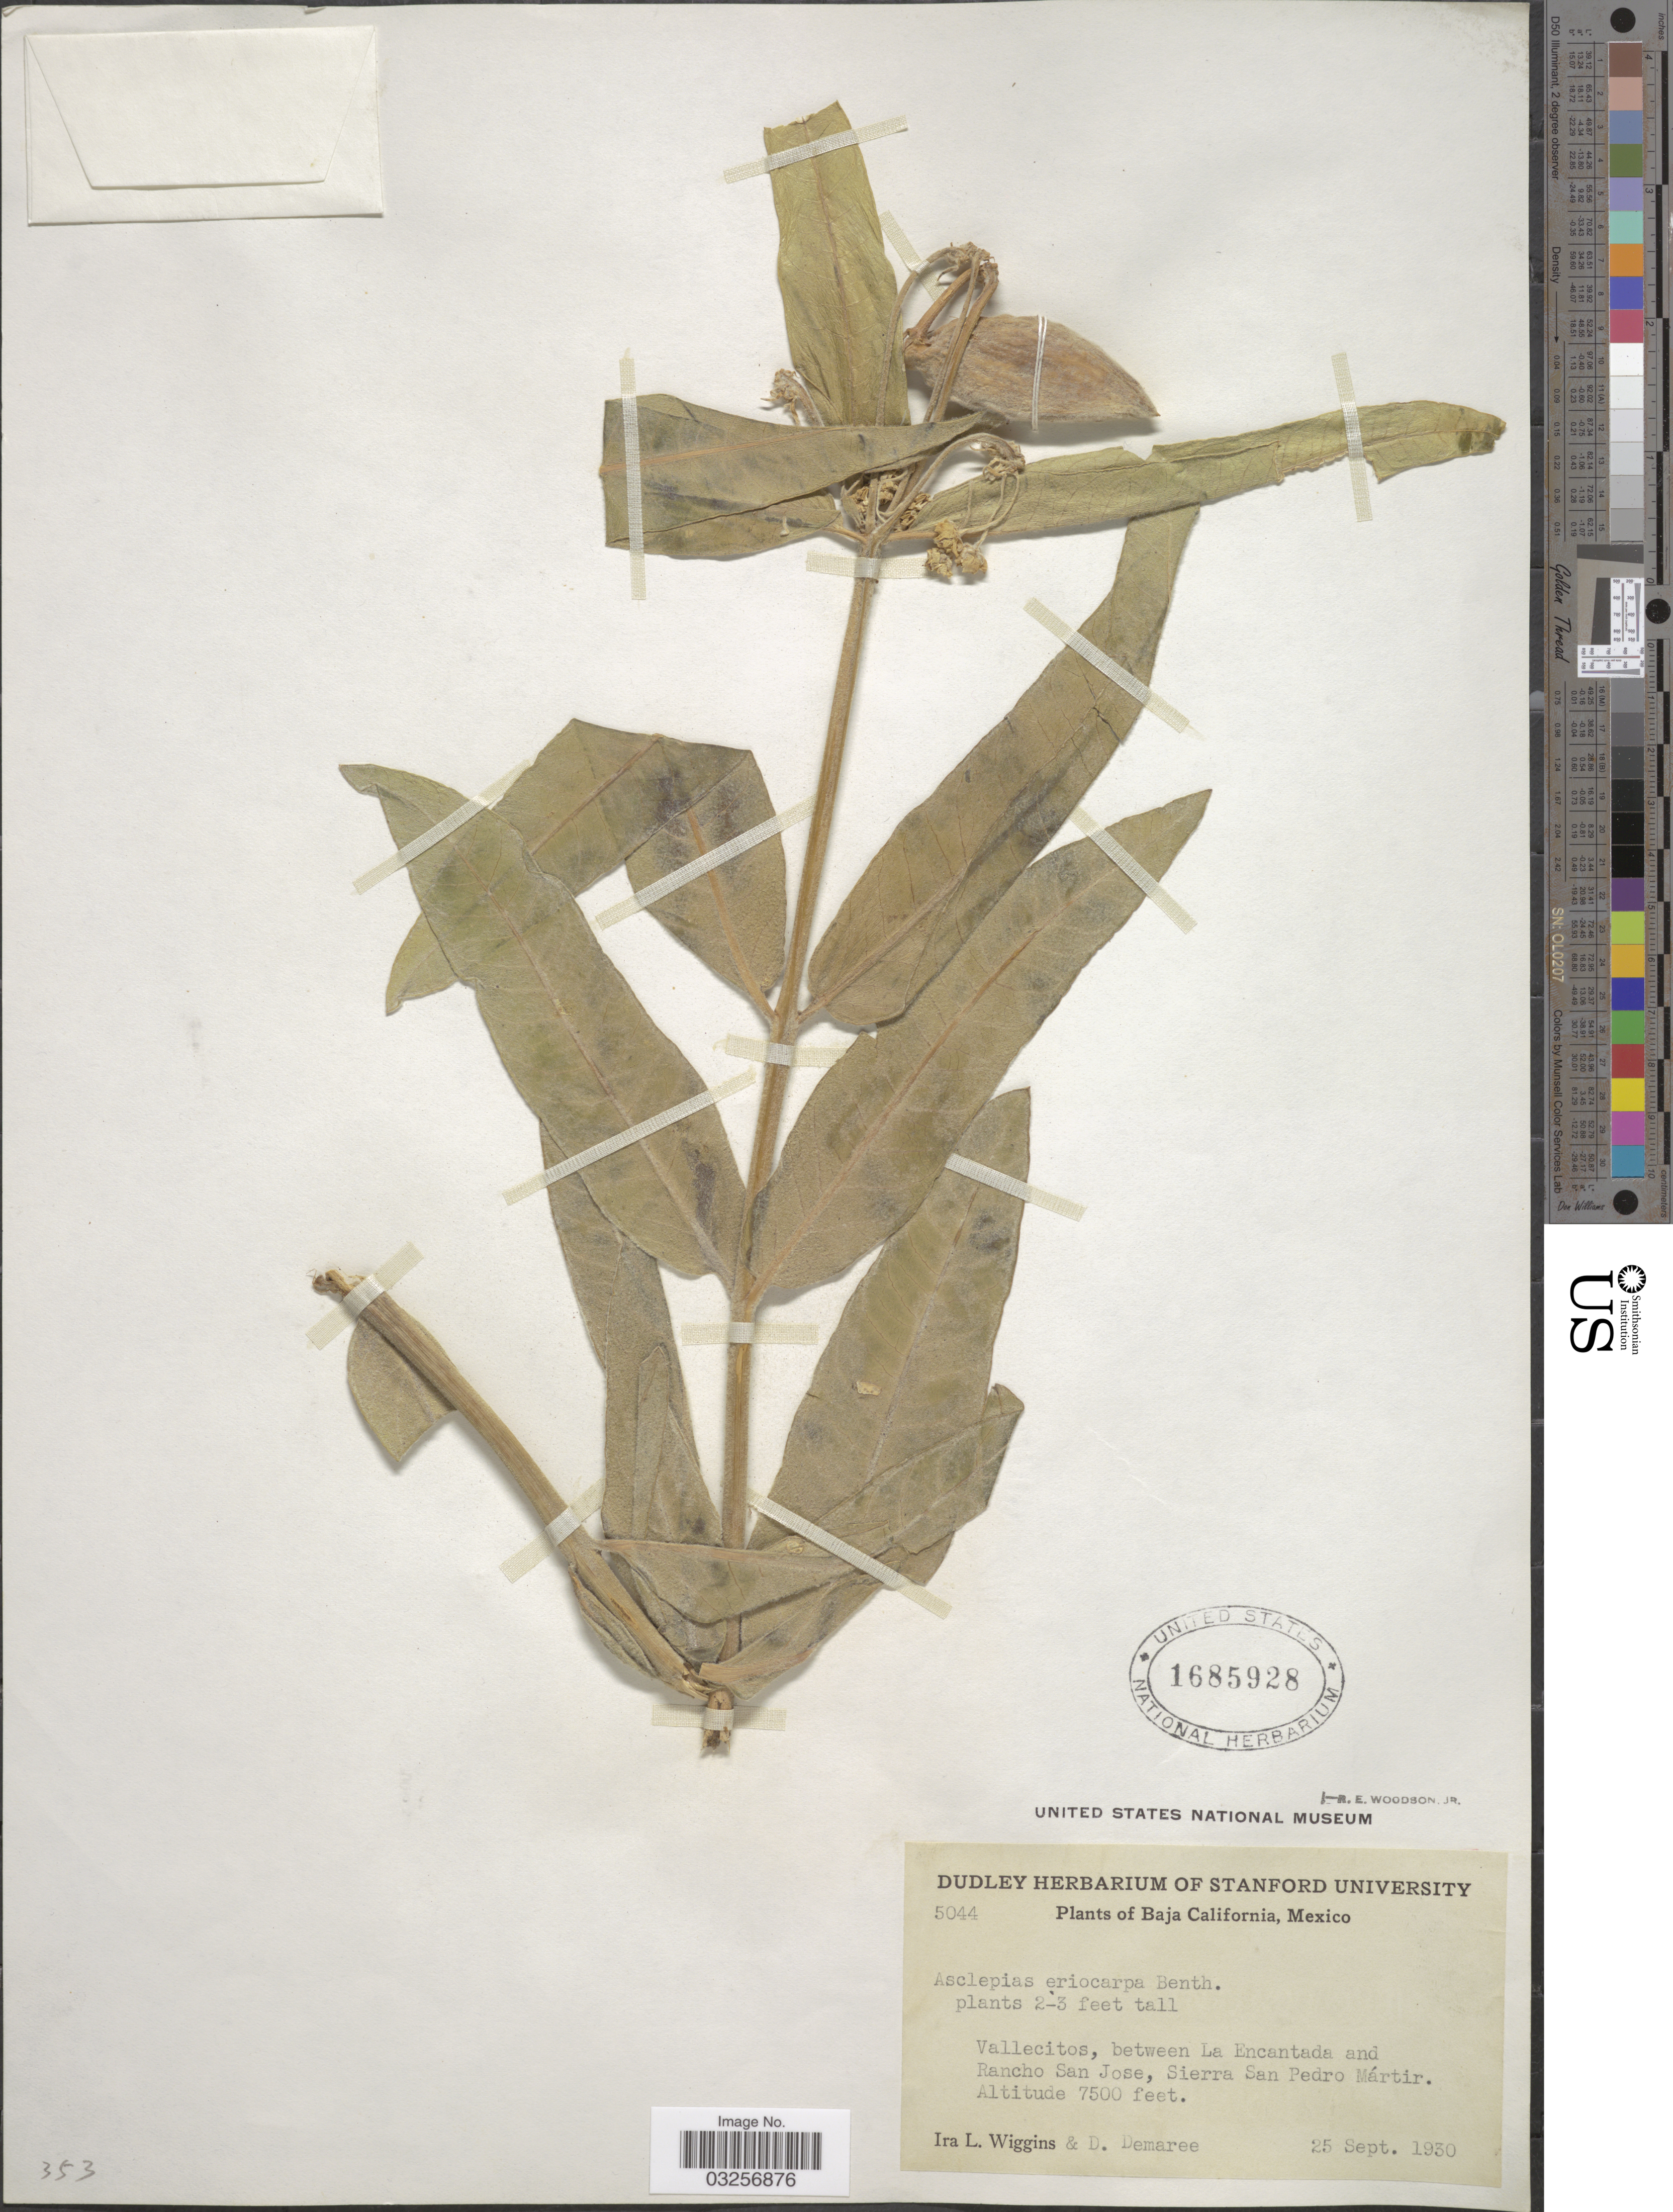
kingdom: Plantae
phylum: Tracheophyta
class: Magnoliopsida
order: Gentianales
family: Apocynaceae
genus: Asclepias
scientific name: Asclepias eriocarpa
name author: Benth.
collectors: I. L. Wiggins & D. Demaree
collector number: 5044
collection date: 1930-09-25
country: Mexico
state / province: Baja California Norte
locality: Vallecitos, between La Encantada and Rancho San Jose, Sierra San Pedro Mártir.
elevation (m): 2286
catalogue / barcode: US 1685928